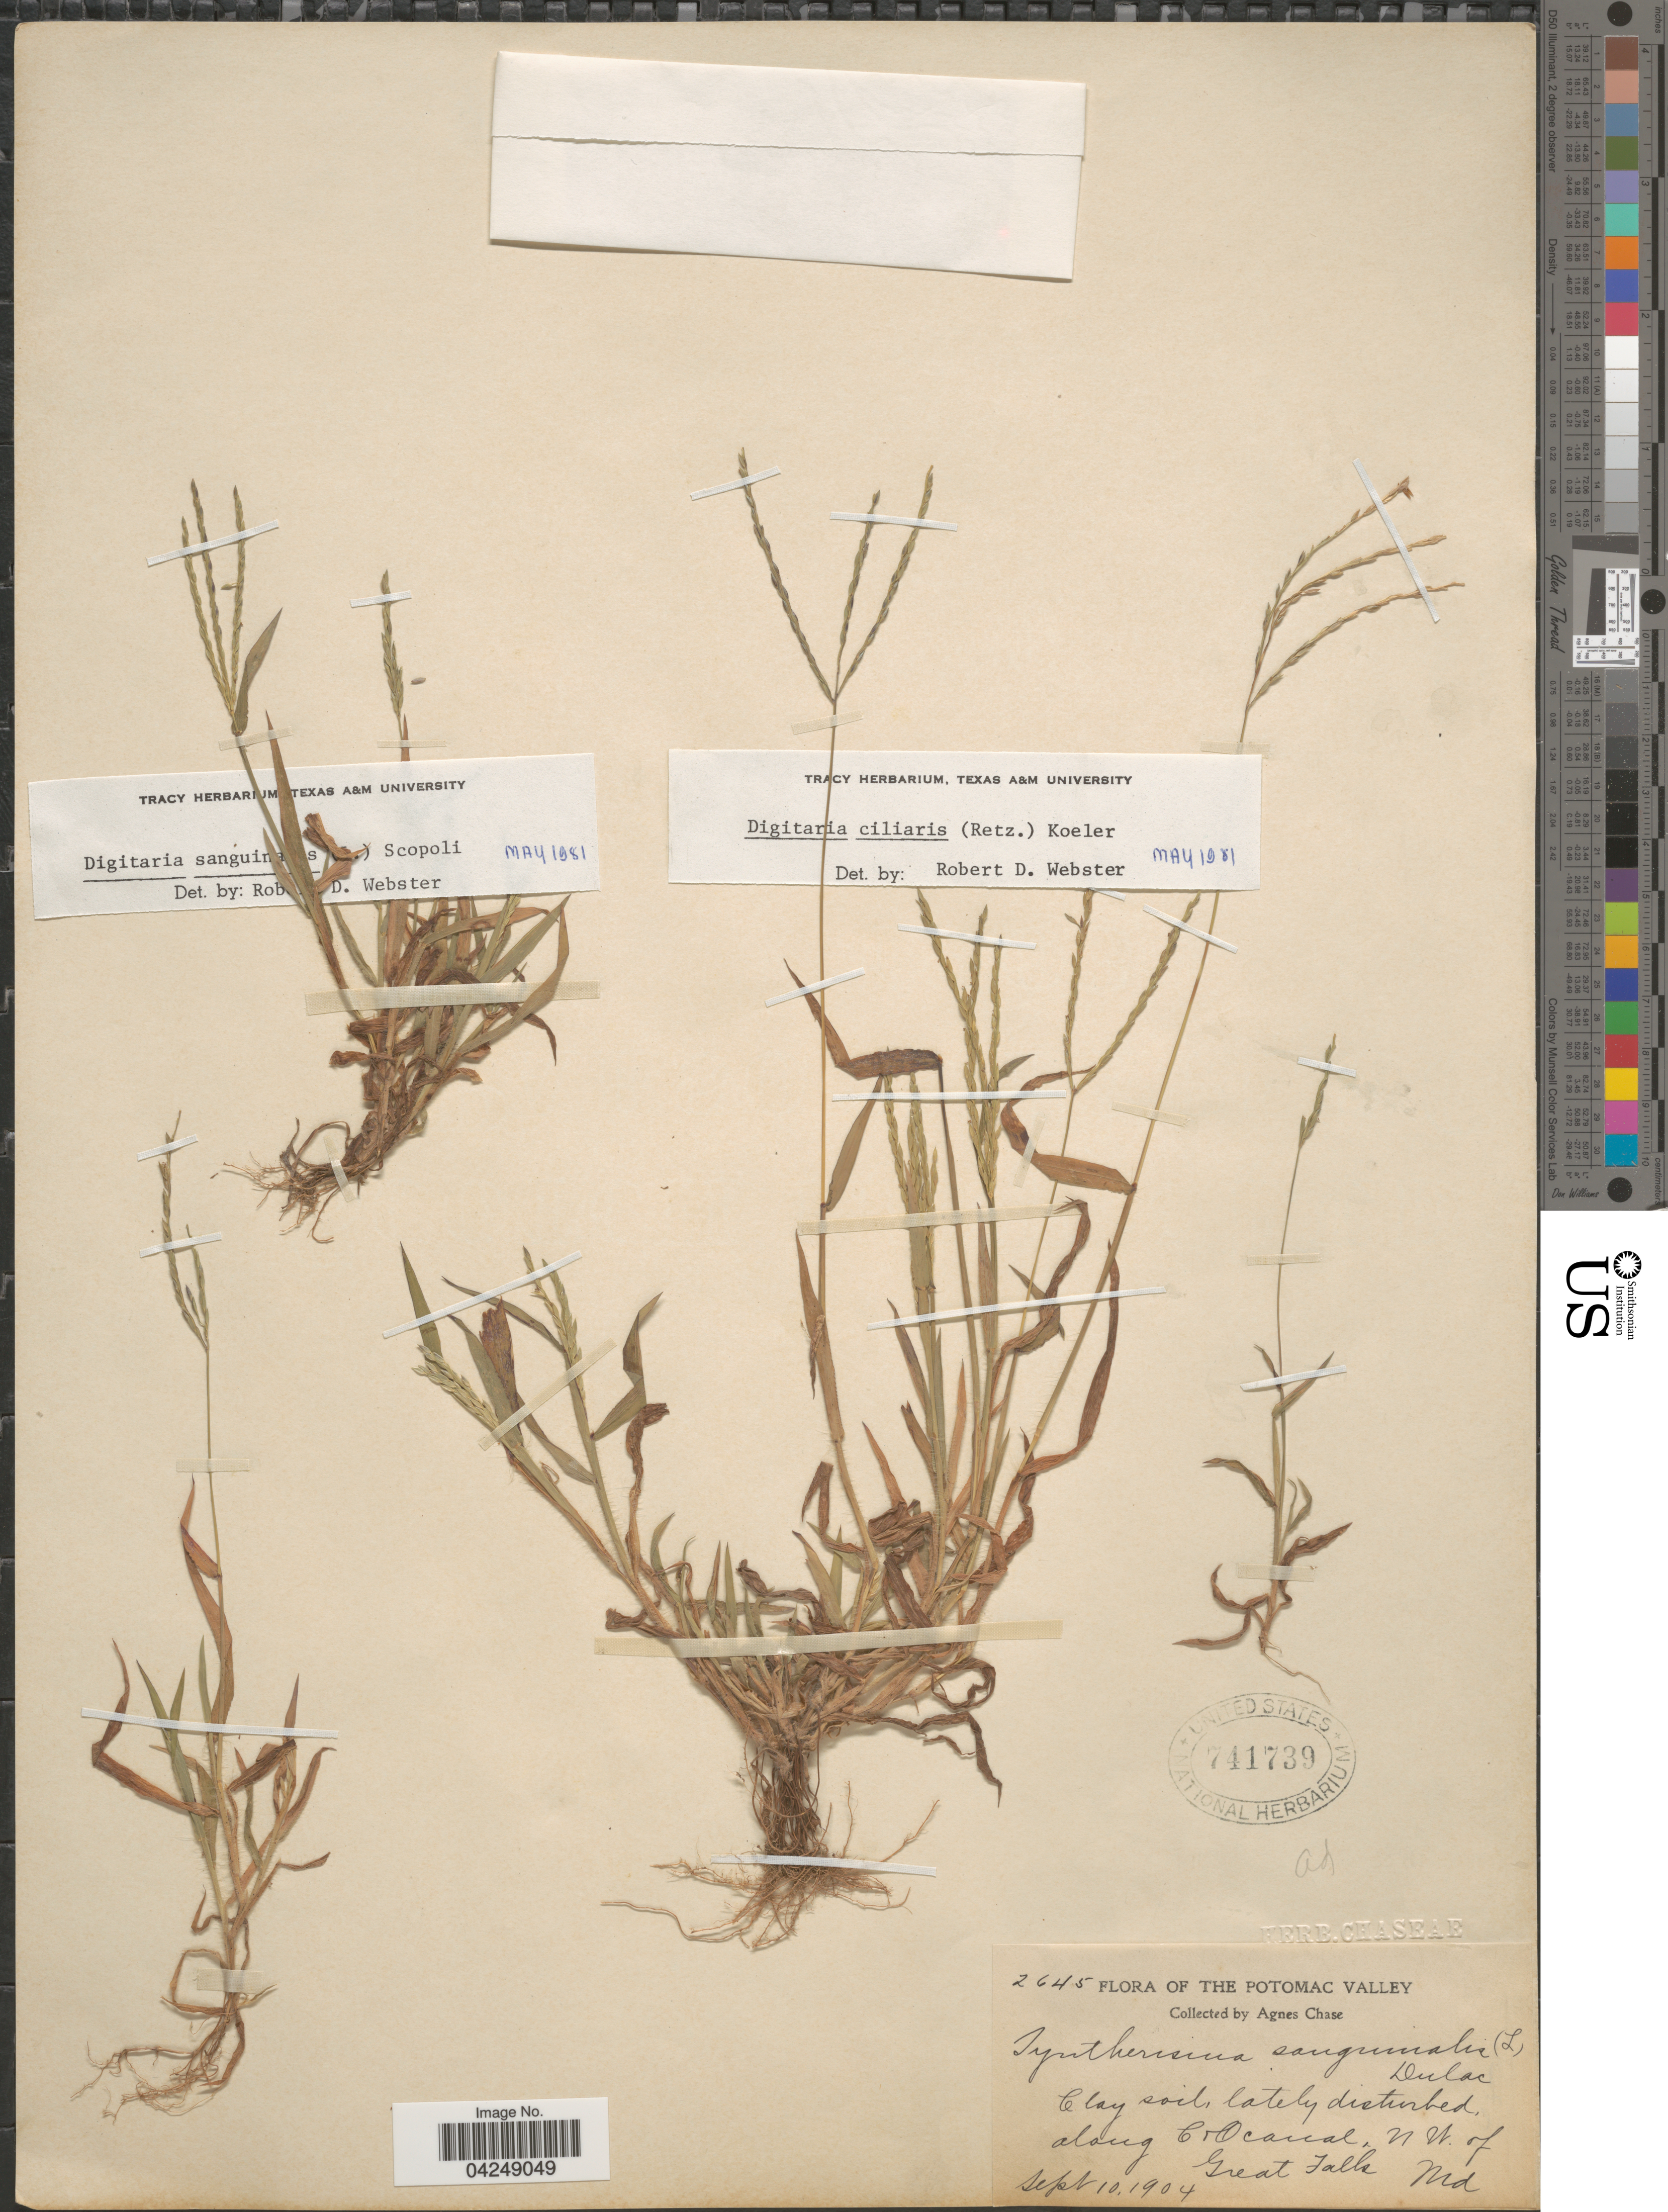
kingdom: Plantae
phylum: Tracheophyta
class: Liliopsida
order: Poales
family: Poaceae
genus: Digitaria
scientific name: Digitaria ciliaris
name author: (Retz.) Koeler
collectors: A. Chase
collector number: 2645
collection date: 1904-09-10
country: United States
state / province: Maryland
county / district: Montgomery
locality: The Potomac Valley. Along C & O canal, NW. of Great Falls.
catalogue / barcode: US 741739